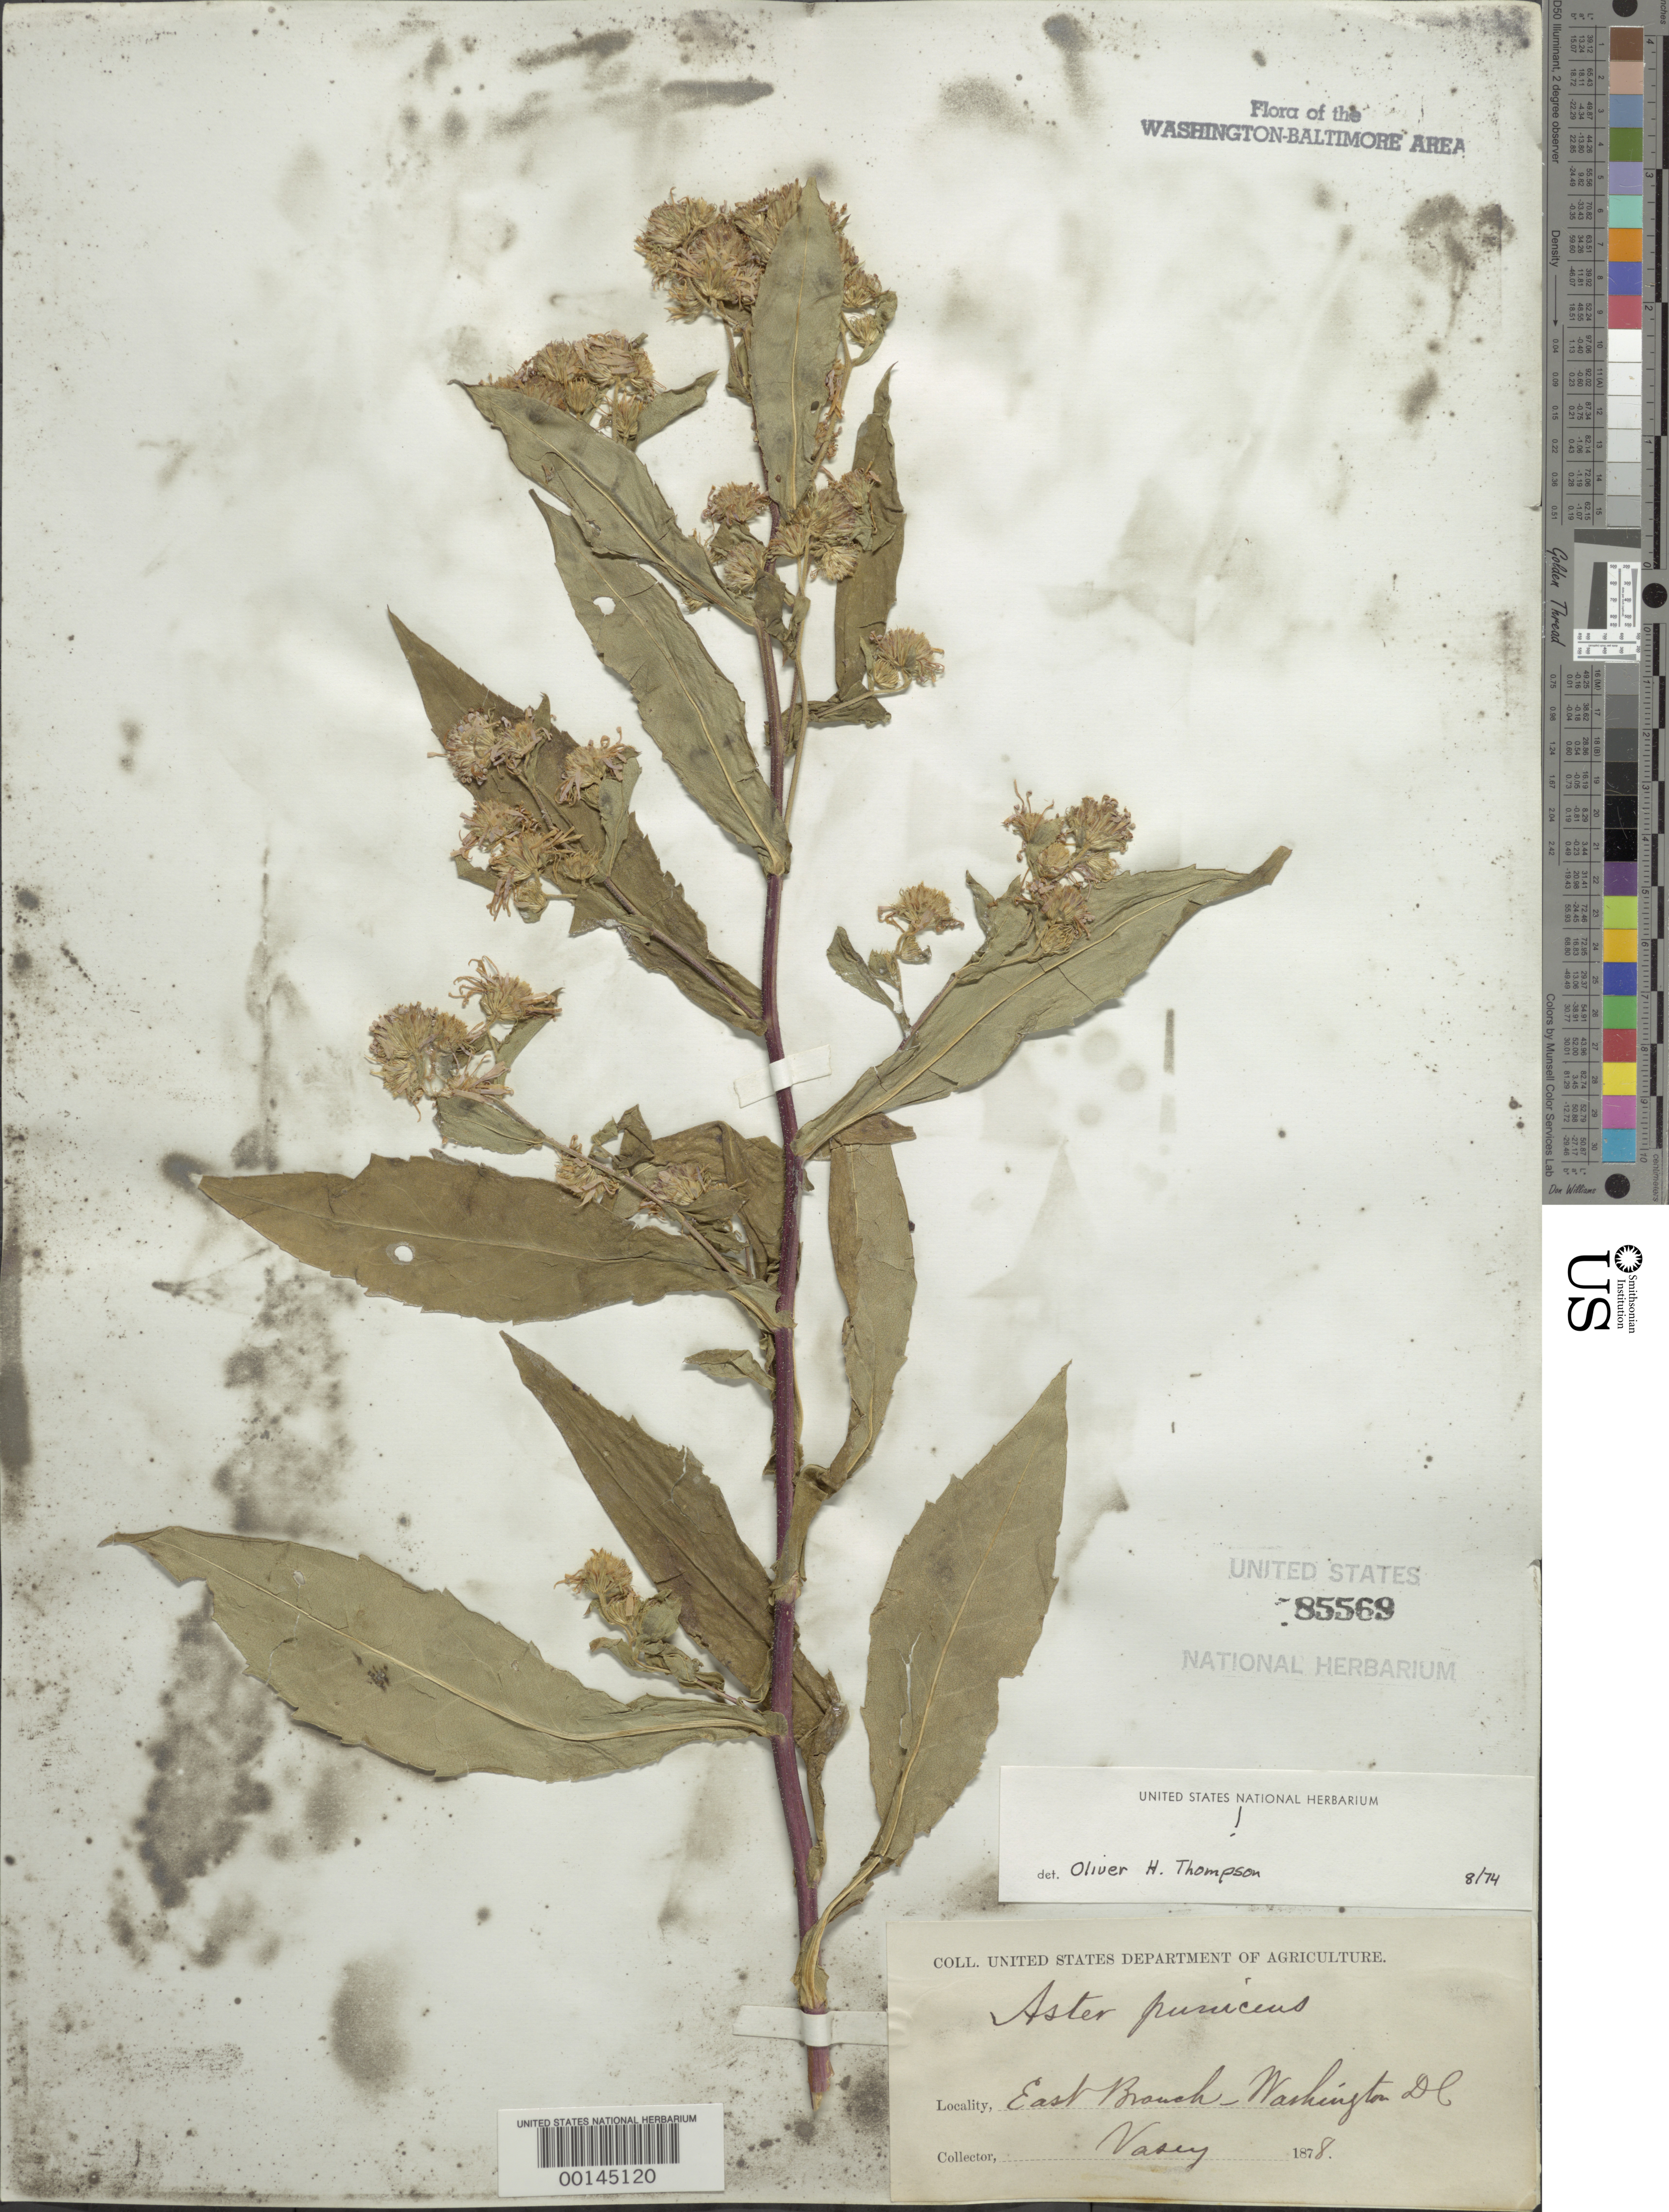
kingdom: Plantae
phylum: Tracheophyta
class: Magnoliopsida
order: Asterales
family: Asteraceae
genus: Symphyotrichum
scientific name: Symphyotrichum puniceum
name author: (L.) Á. Löve & D. Löve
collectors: G. Vasey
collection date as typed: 1878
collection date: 1878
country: United States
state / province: District of Columbia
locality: Eastern Branch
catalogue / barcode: US 85569